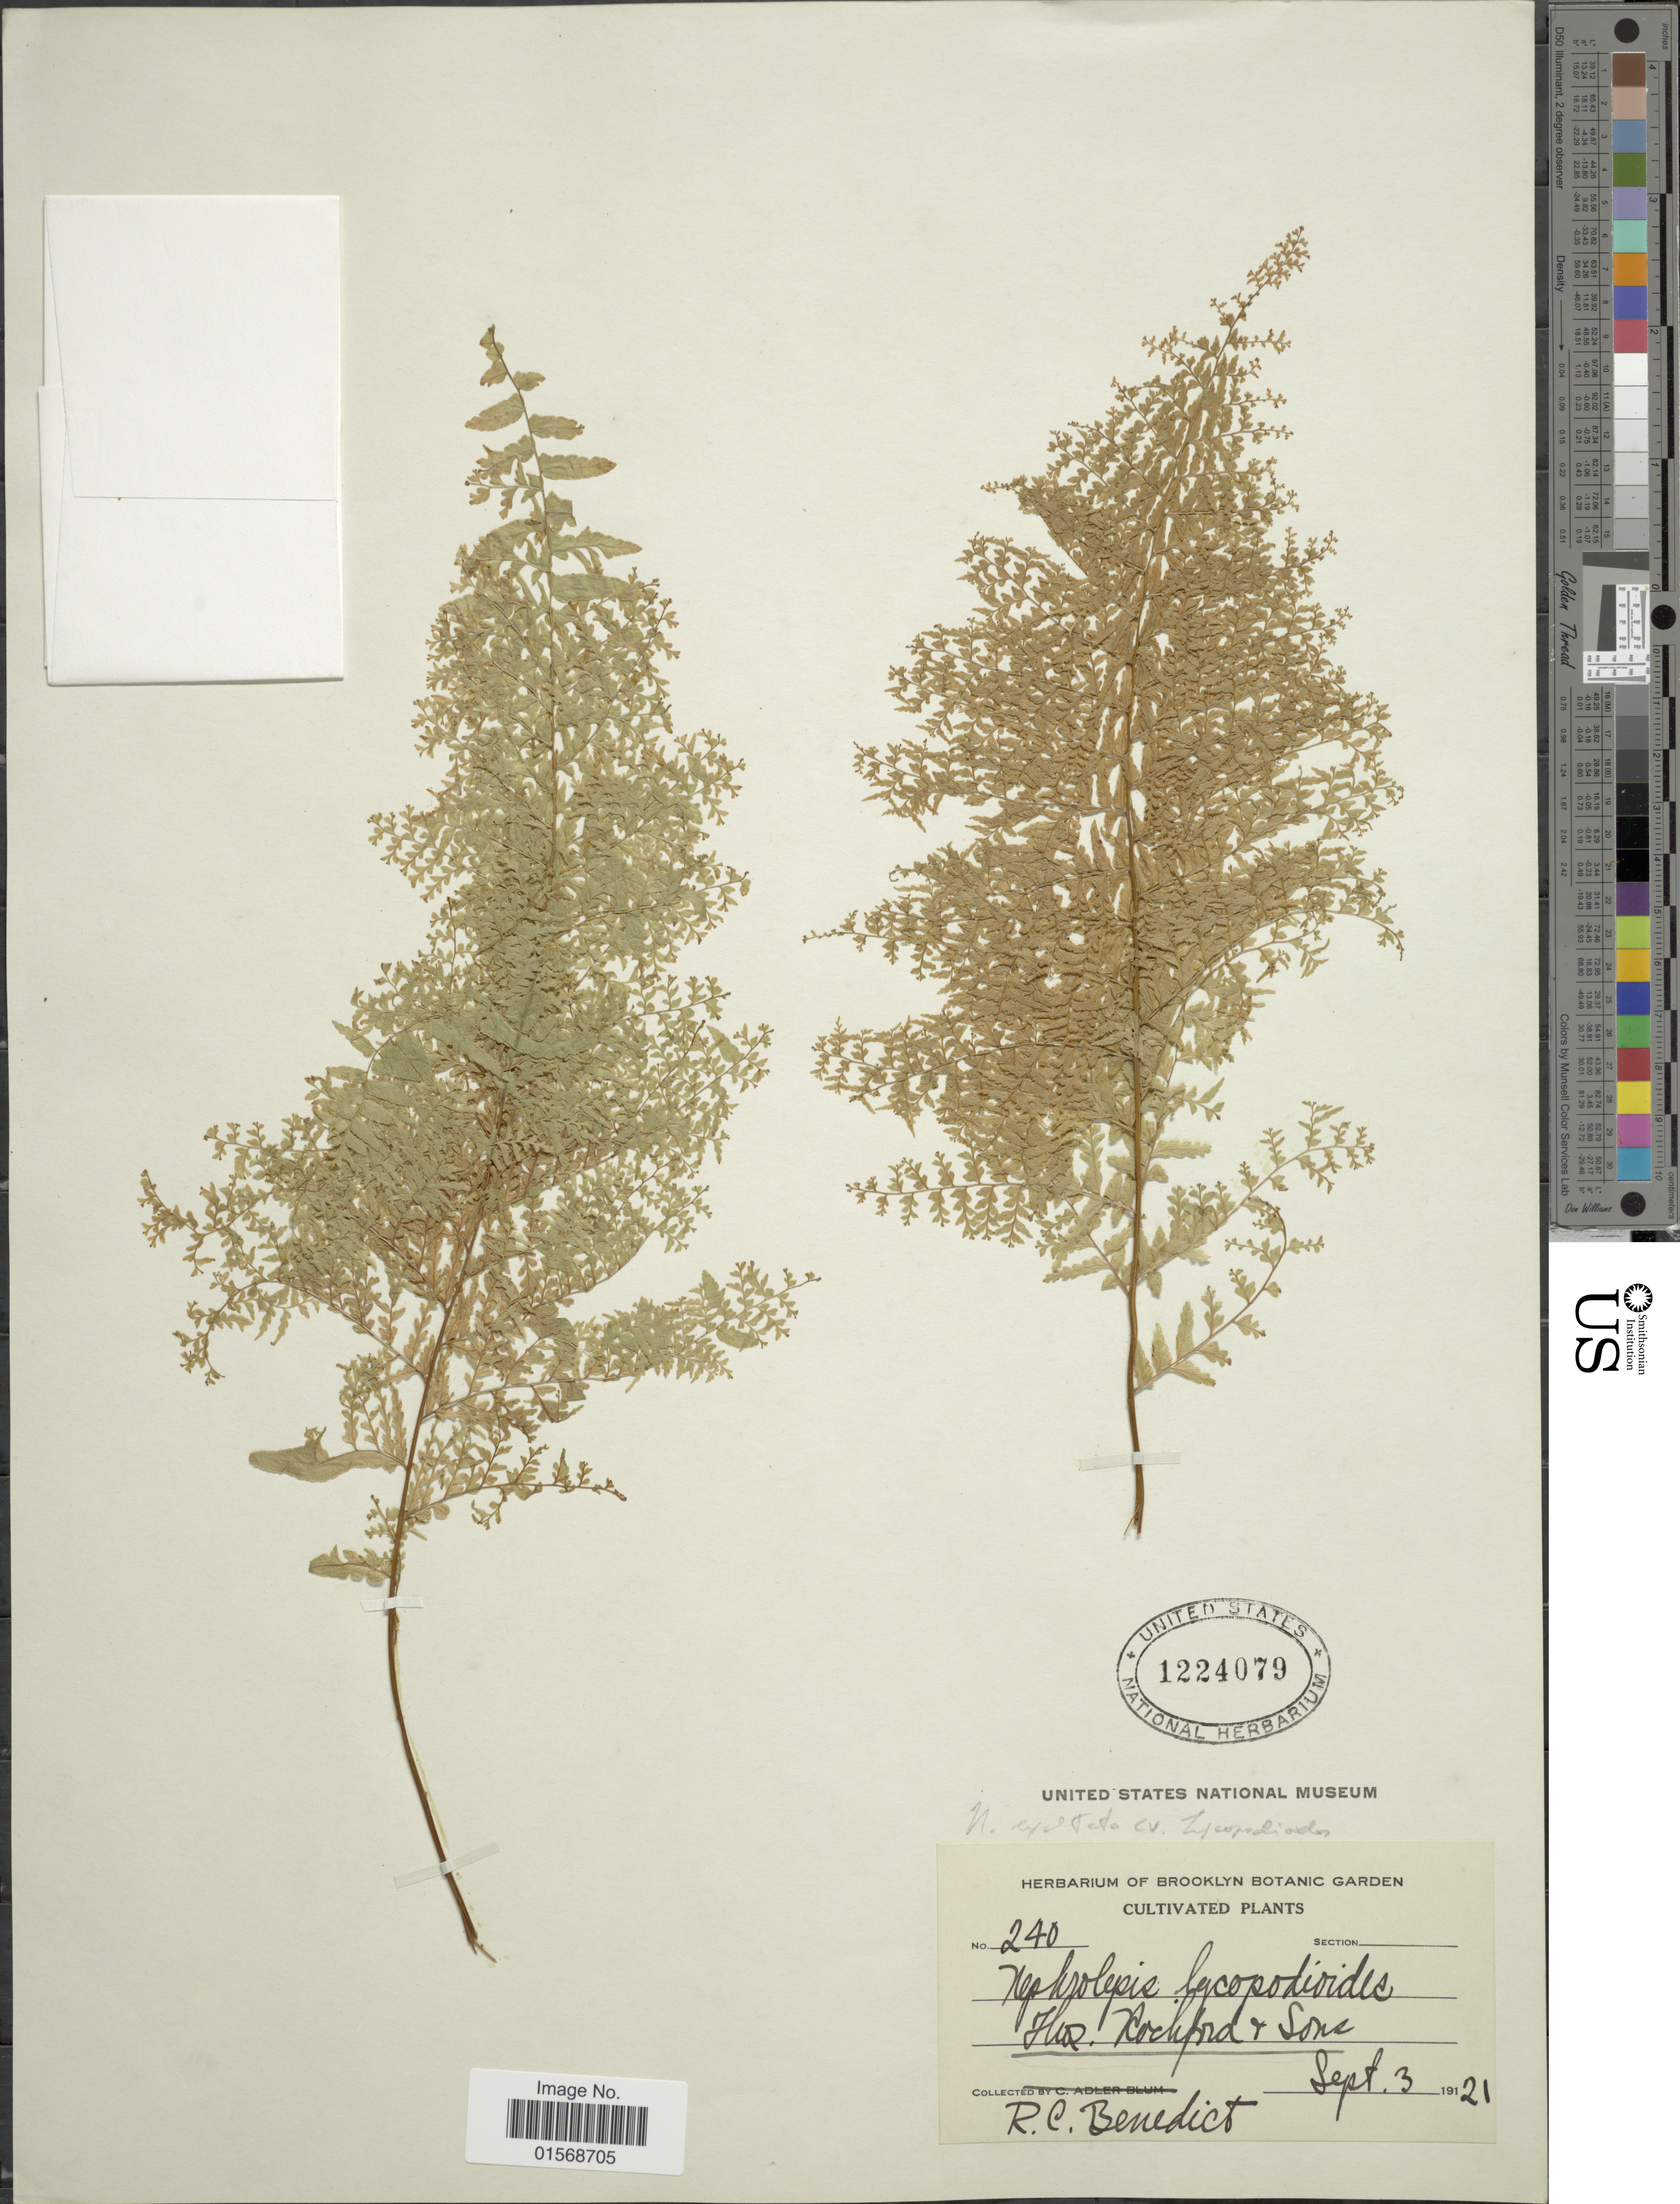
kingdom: Plantae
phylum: Tracheophyta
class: Polypodiopsida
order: Polypodiales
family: Nephrolepidaceae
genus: Nephrolepis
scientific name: Nephrolepis 'Lycopodioides'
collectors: R. C. Benedict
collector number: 240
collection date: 1921-09-03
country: United States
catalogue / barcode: US 1224079